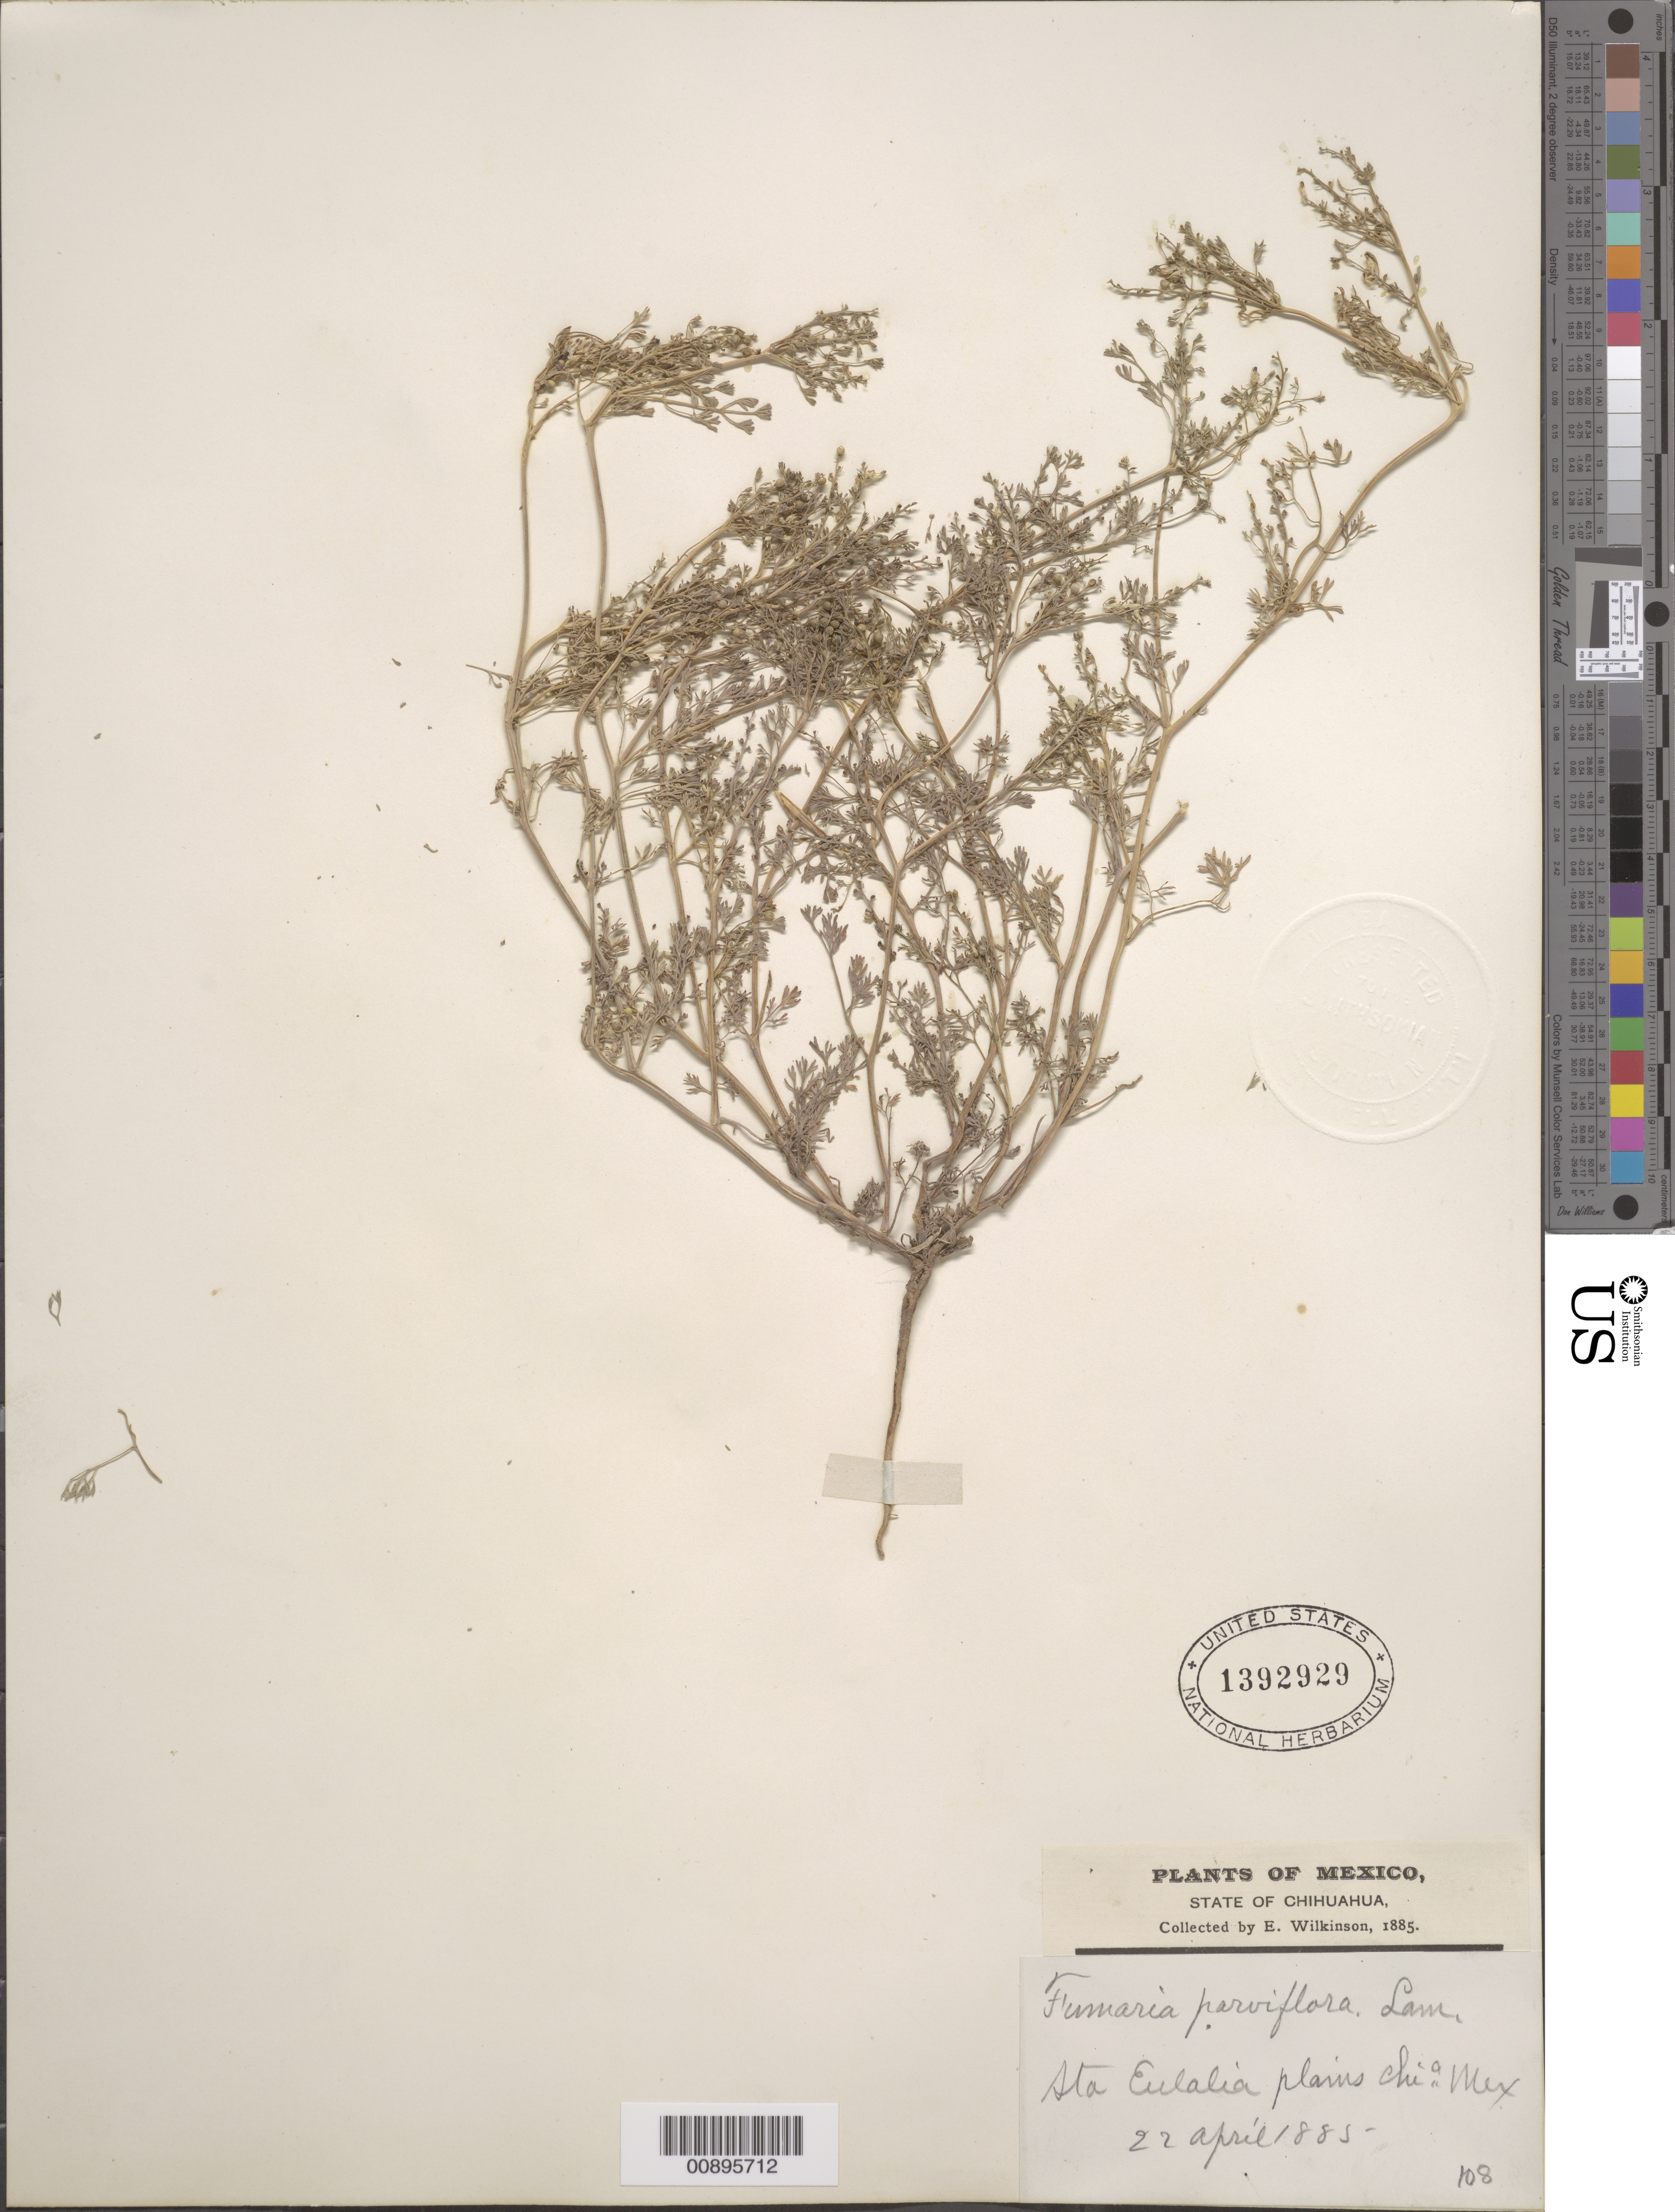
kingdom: Plantae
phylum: Tracheophyta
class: Magnoliopsida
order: Ranunculales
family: Papaveraceae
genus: Fumaria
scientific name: Fumaria parviflora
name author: Lam.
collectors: E. Wilkinson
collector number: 108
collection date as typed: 22 Apr 1885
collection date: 1885-04-22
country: Mexico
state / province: Chihuahua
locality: Sta. Eulalia plains, Chihuahua.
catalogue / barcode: US 1392929